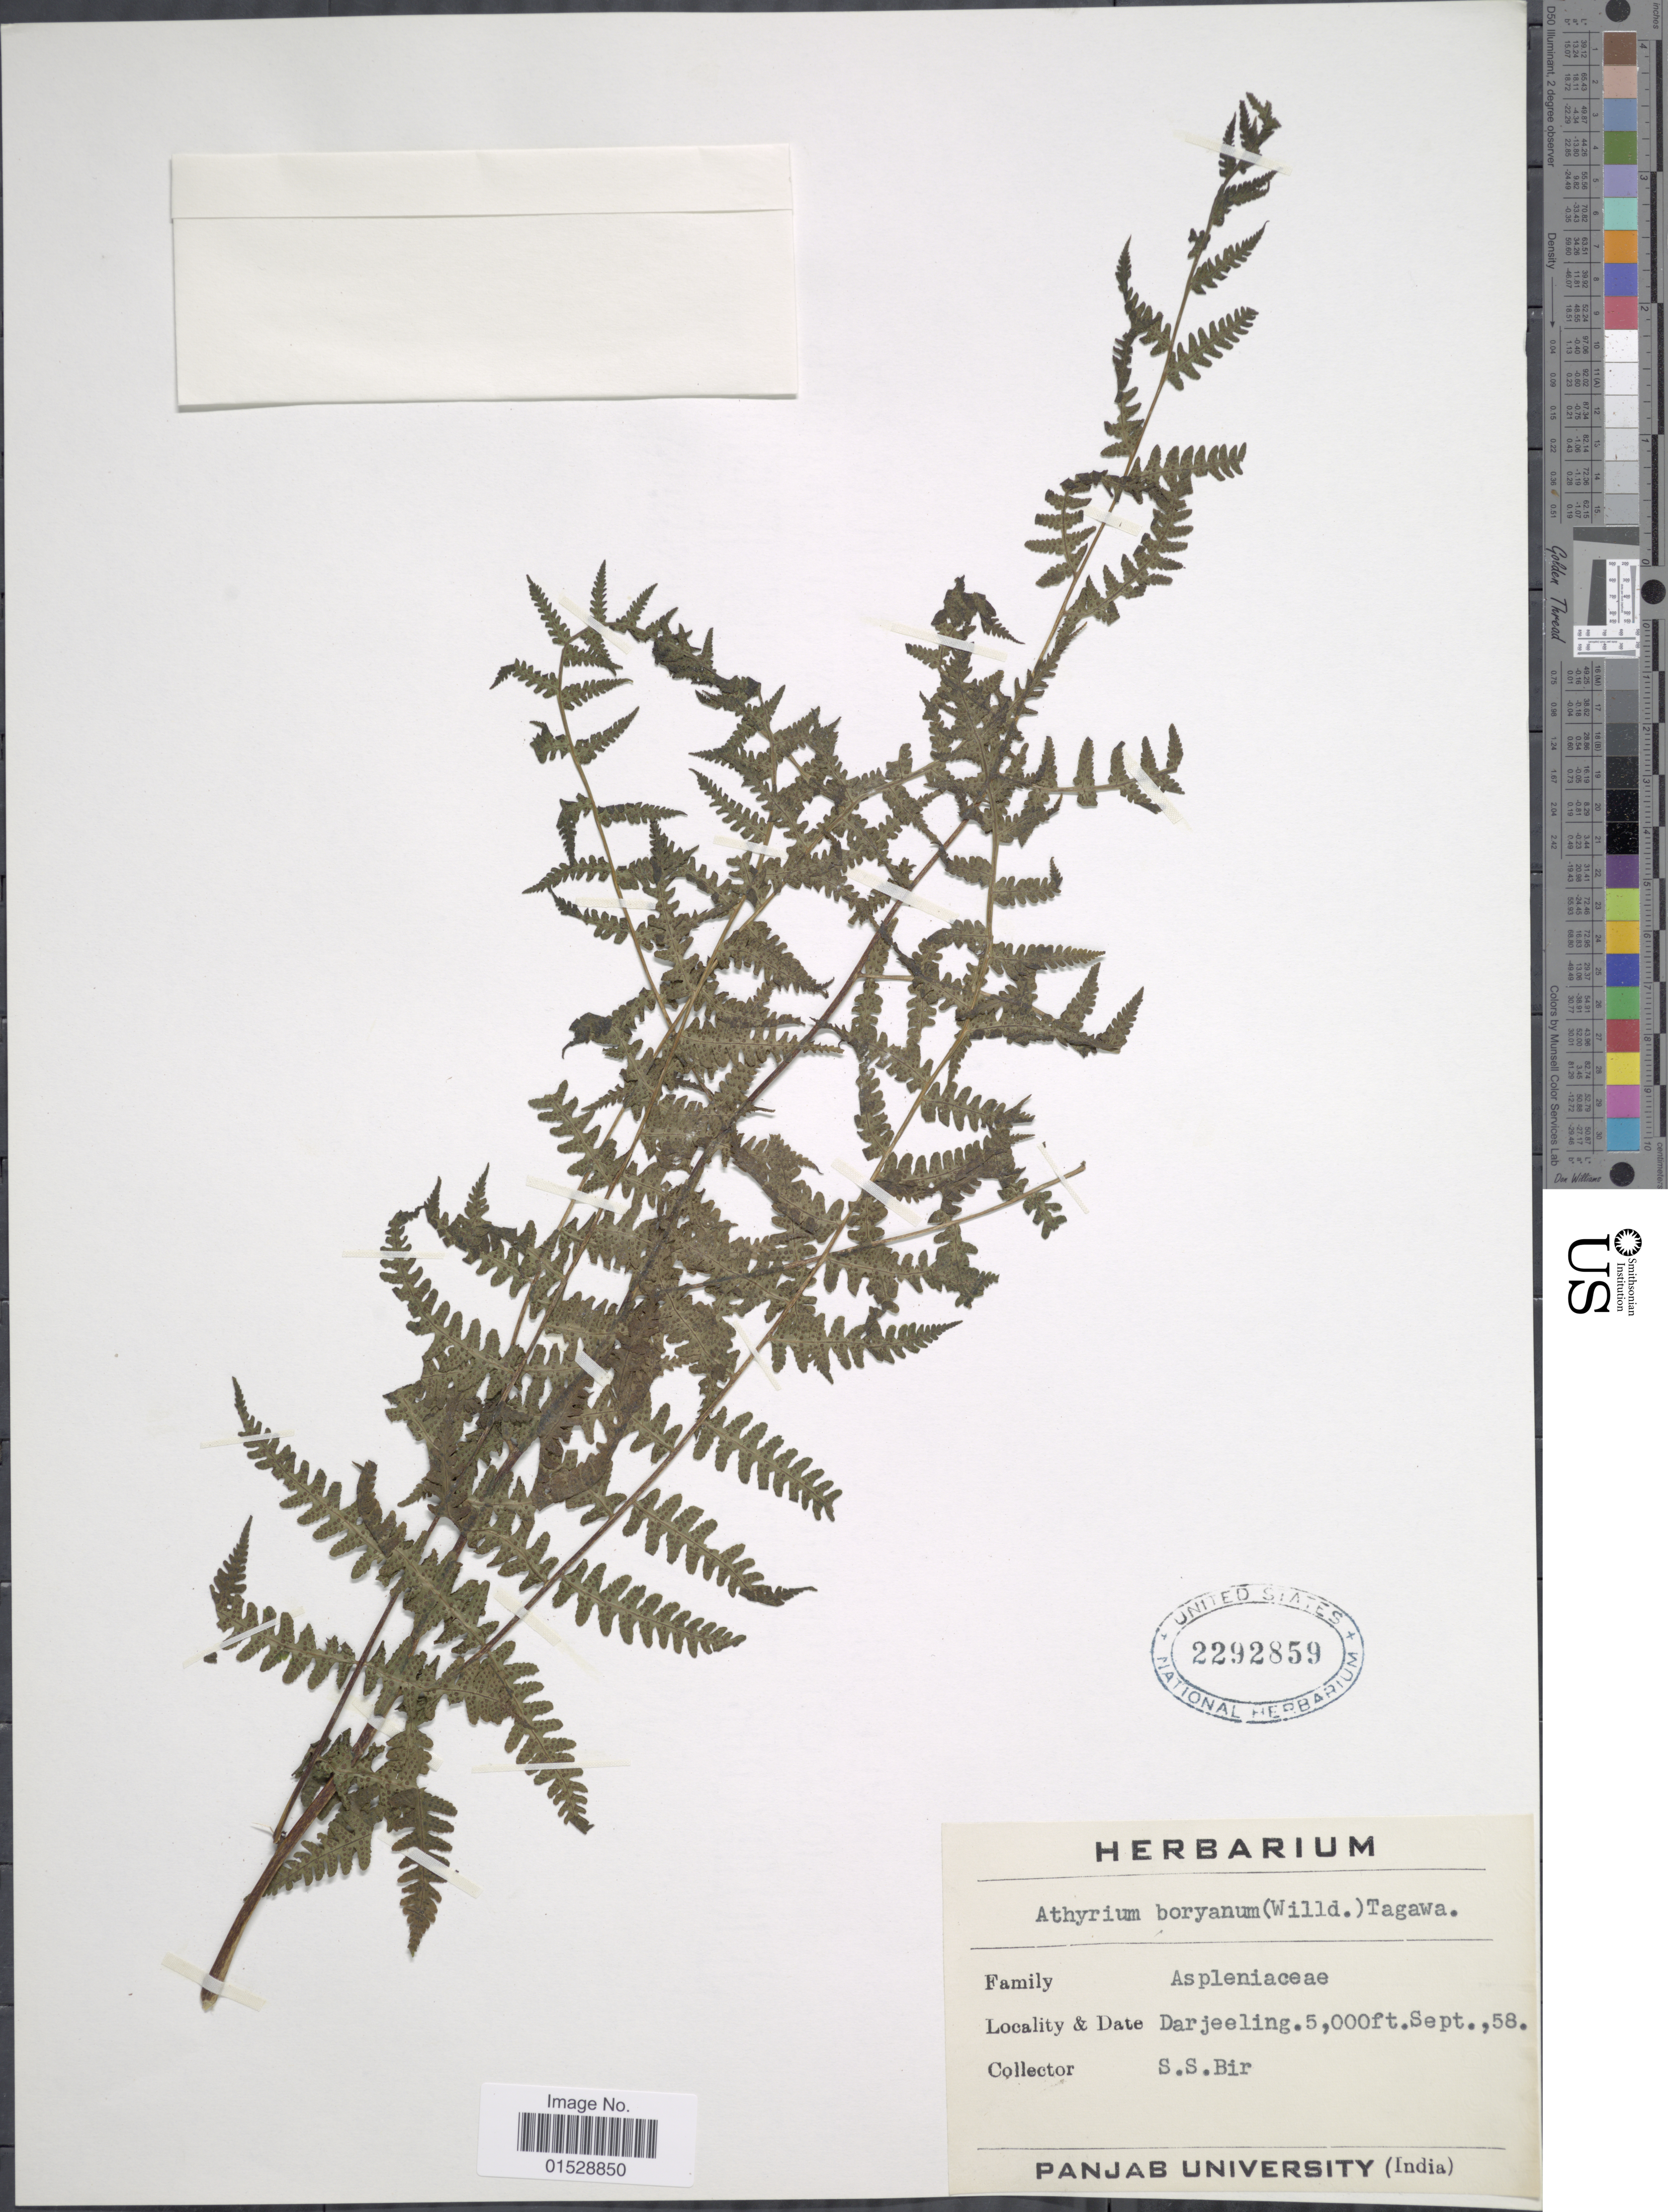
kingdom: Plantae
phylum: Tracheophyta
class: Polypodiopsida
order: Polypodiales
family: Athyriaceae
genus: Deparia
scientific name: Deparia boryana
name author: (Willd.) M. Kato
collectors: S. S. Bir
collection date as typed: Transcribed d/m/y: /9/58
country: India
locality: Darjeeling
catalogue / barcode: US 2292859